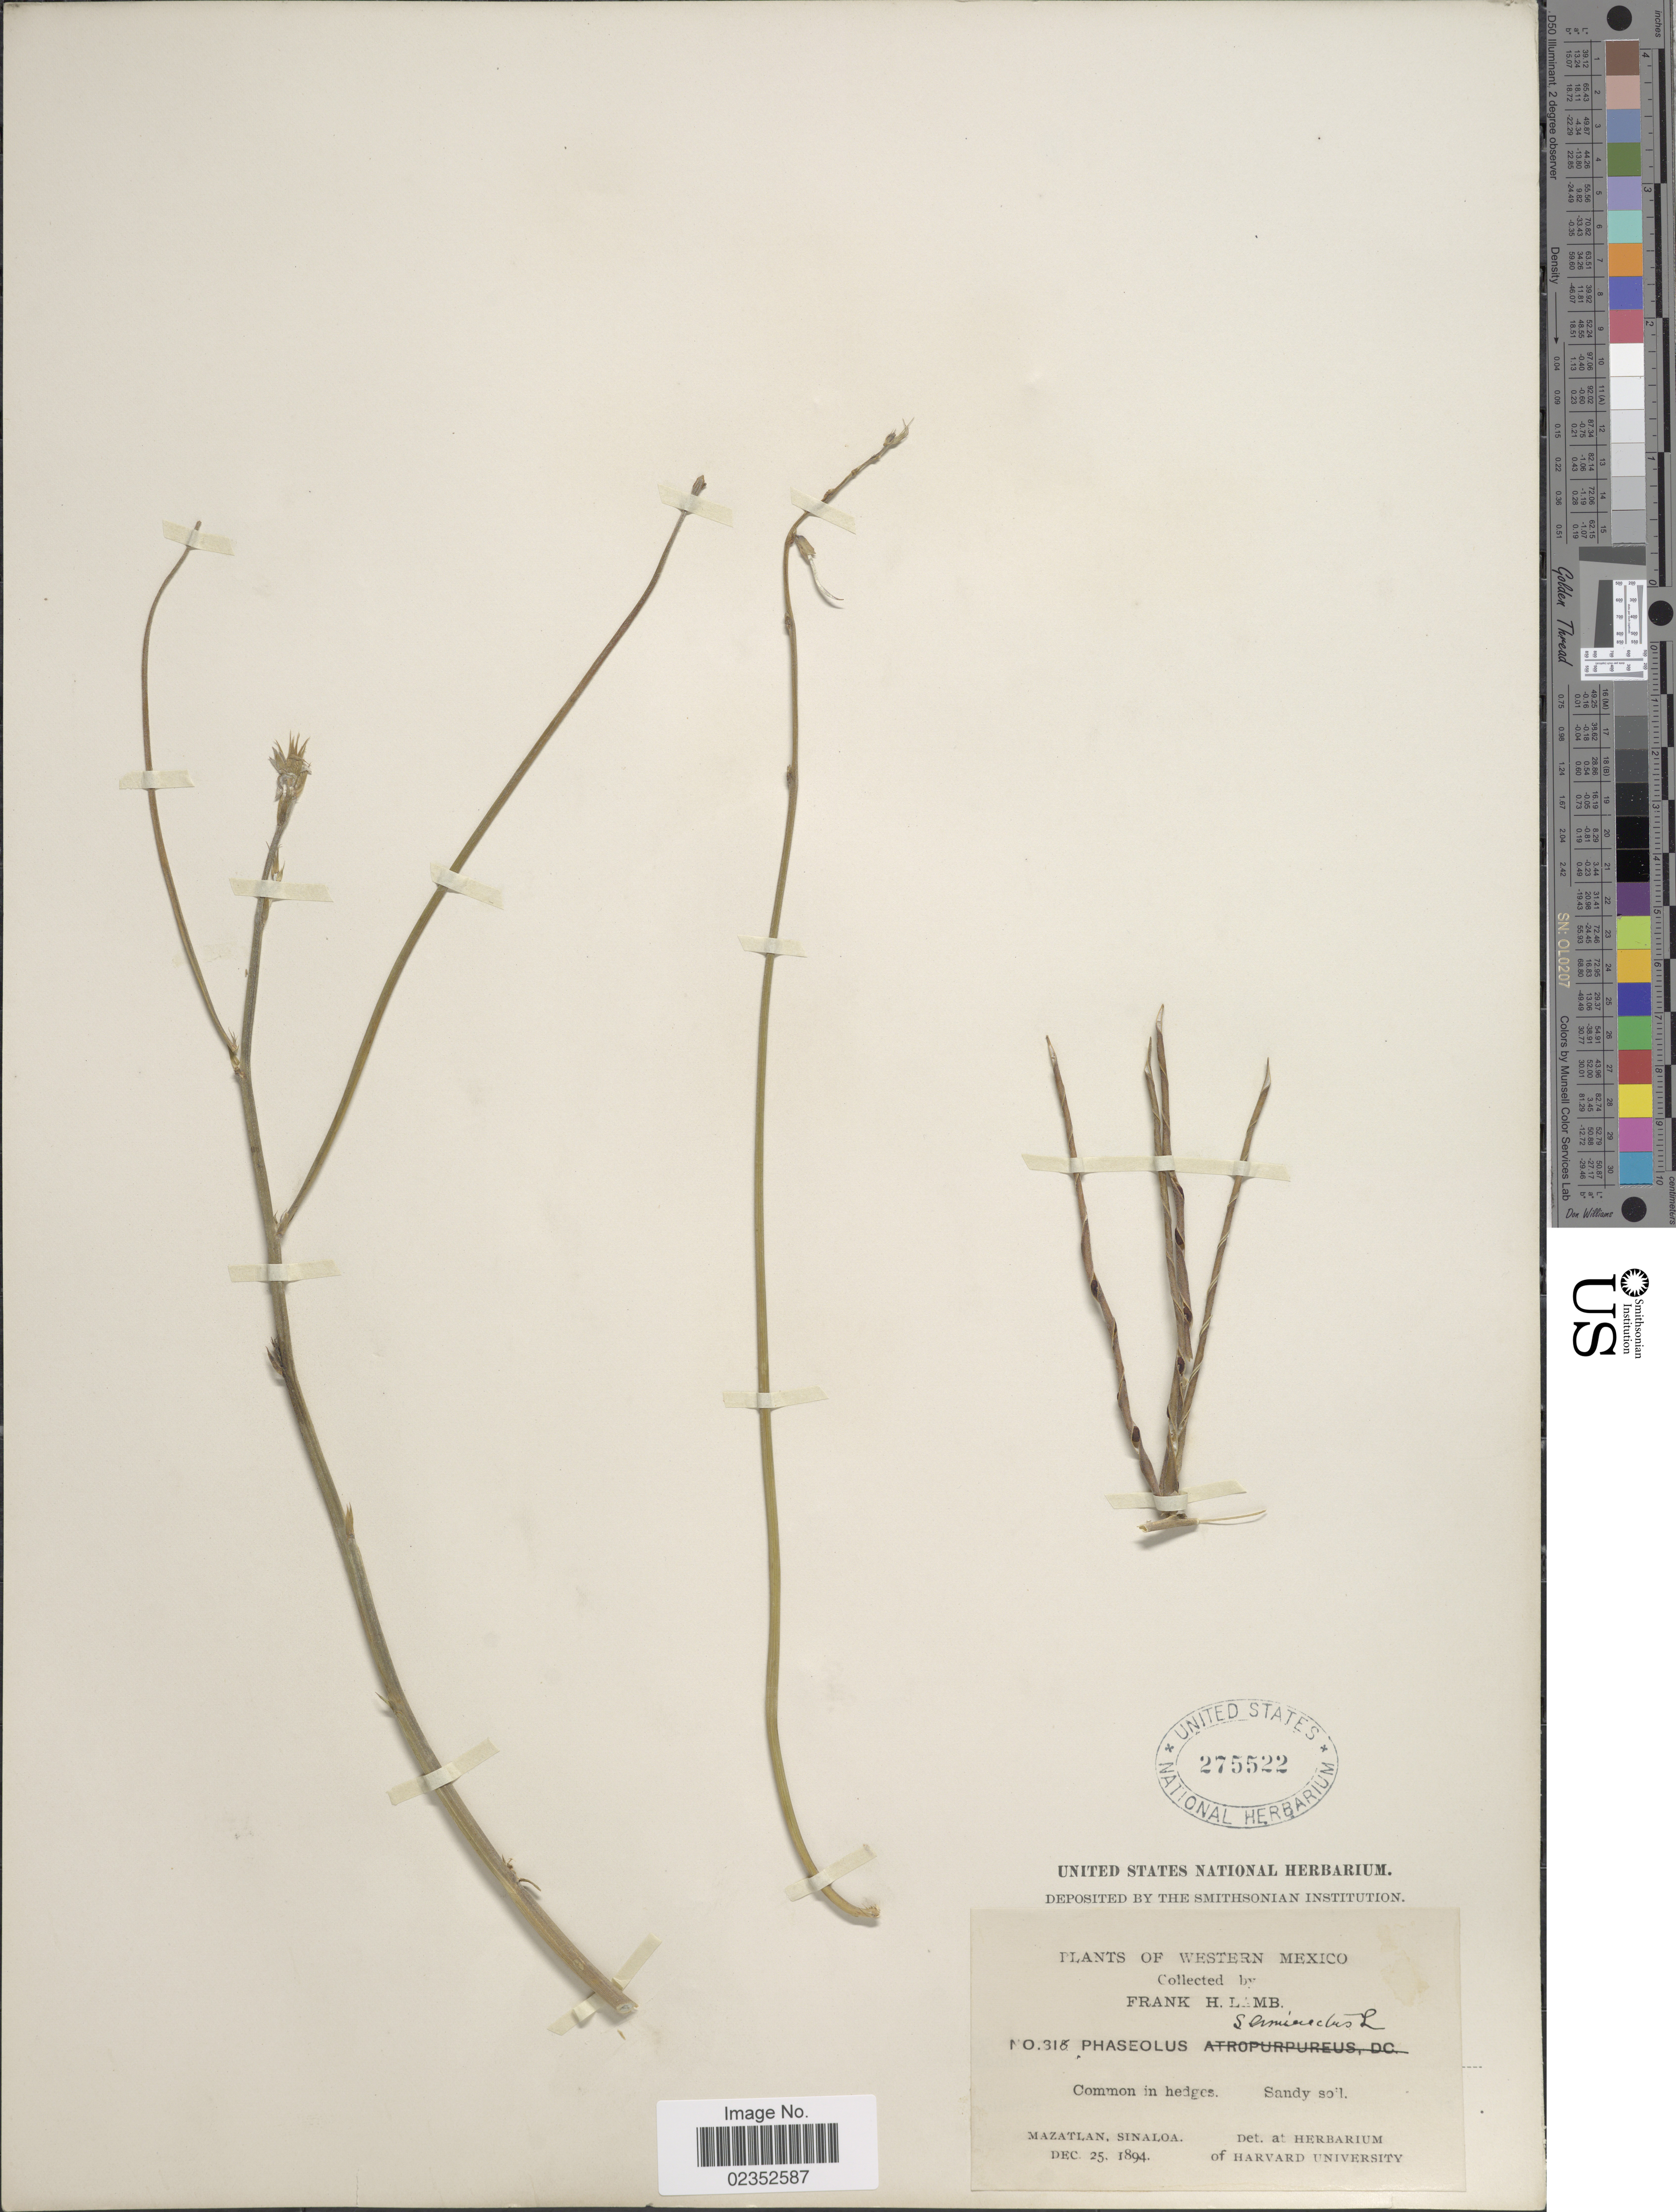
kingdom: Plantae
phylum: Tracheophyta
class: Magnoliopsida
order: Fabales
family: Fabaceae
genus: Macroptilium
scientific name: Macroptilium lathyroides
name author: (L.) Urb.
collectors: F. H. Lamb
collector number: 318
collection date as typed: Dec 25 1894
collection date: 1894-12-25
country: Mexico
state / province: Sinaloa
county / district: Mazatlán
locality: Mazatlán.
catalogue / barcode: US 275522